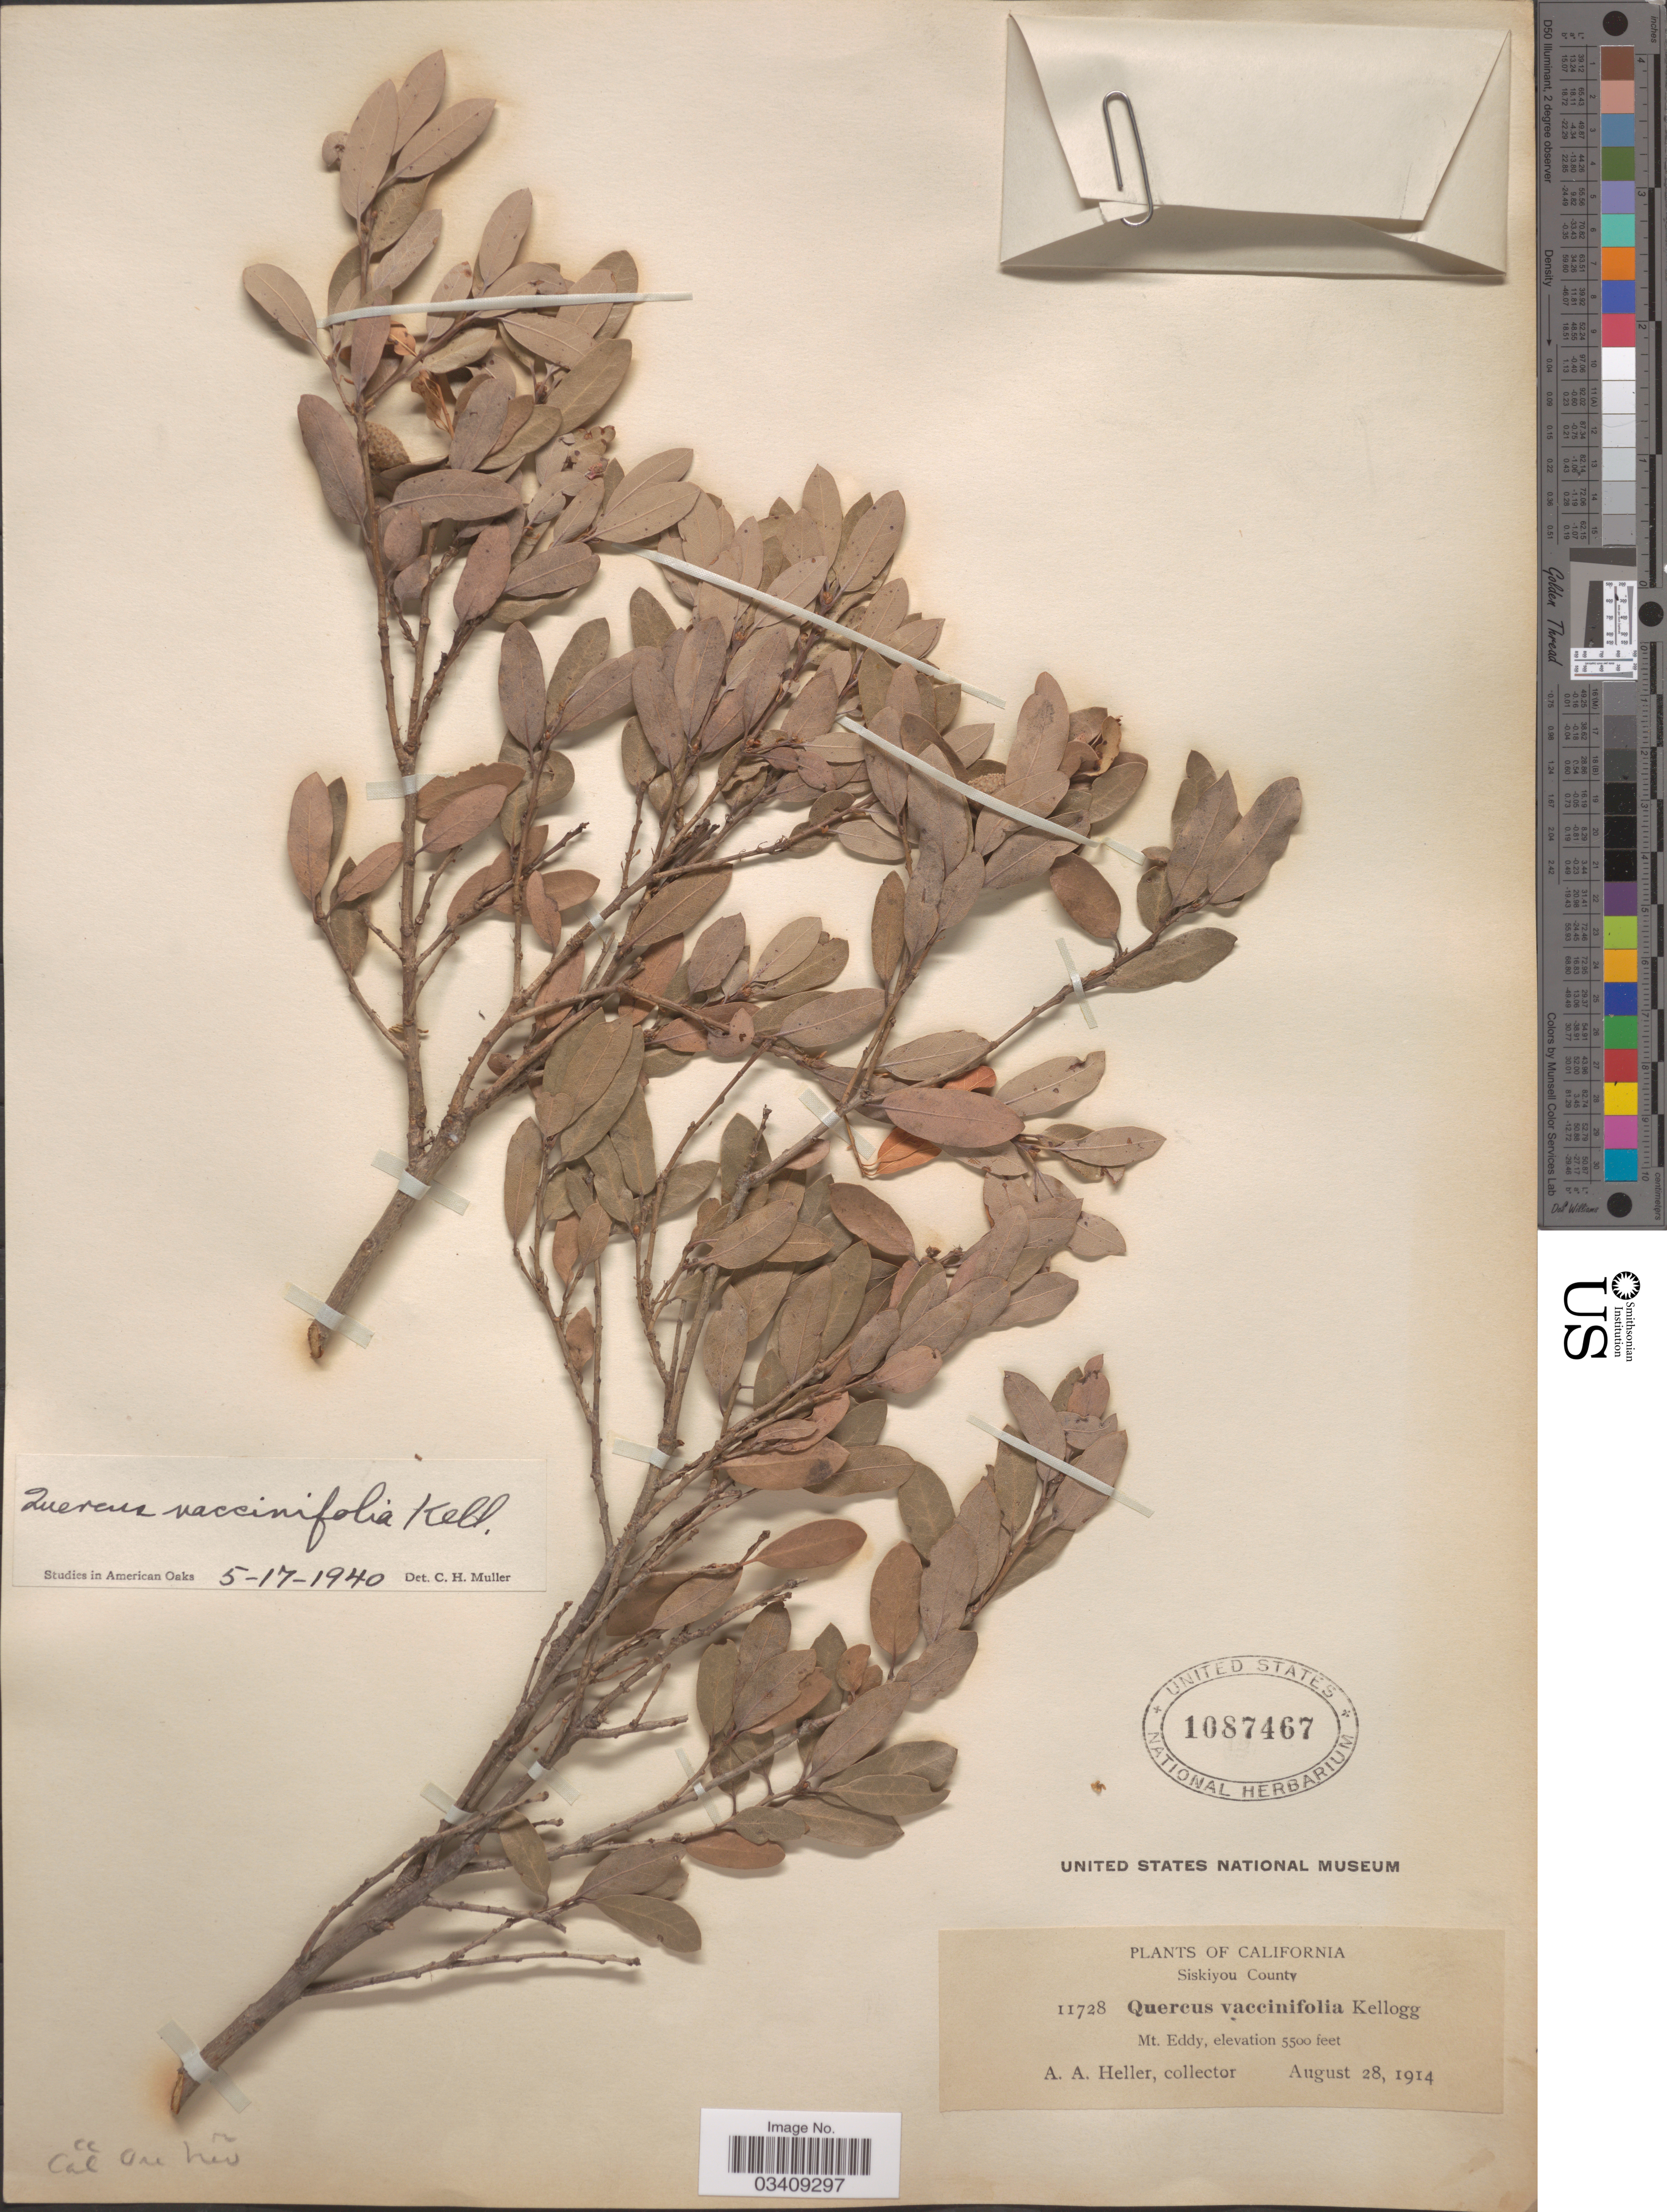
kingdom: Plantae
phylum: Tracheophyta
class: Magnoliopsida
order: Fagales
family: Fagaceae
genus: Quercus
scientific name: Quercus aaata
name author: C.H. Müll.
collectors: A. A. Heller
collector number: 11728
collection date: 1914-08-28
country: United States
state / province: California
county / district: Siskiyou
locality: Siskiyou County. Mt. Eddy.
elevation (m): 1676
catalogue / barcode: US 1087467